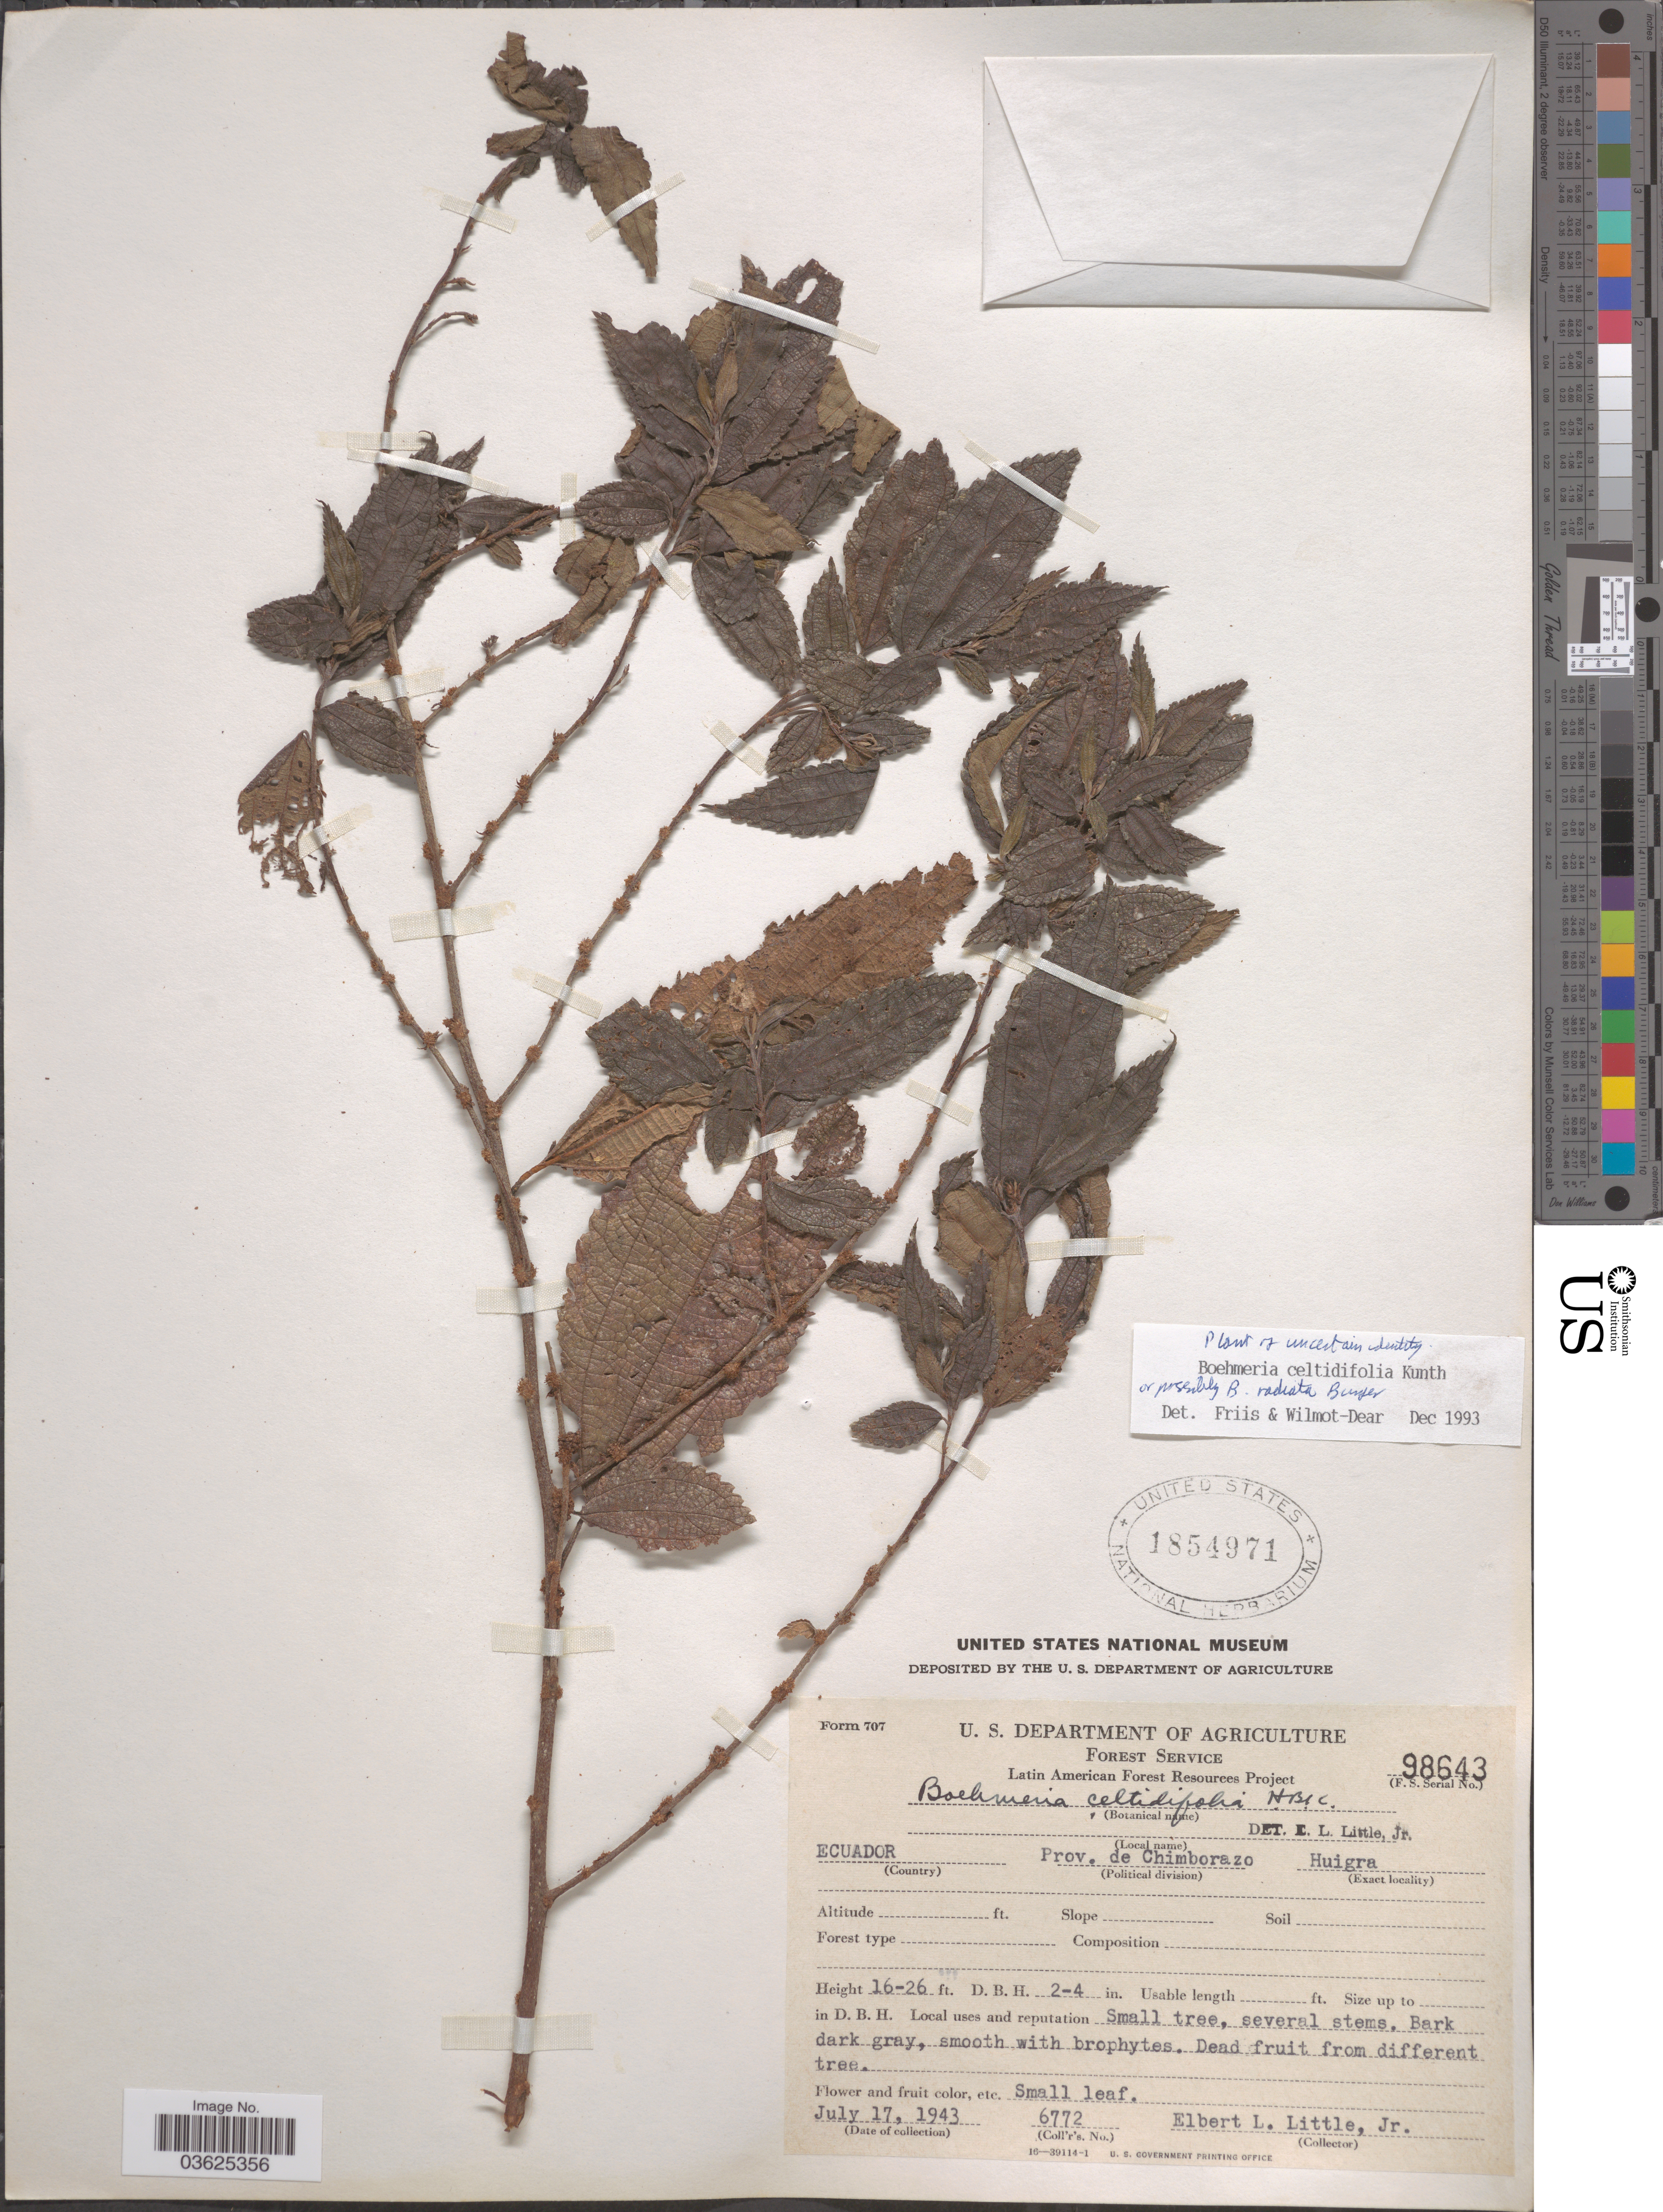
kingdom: Plantae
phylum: Tracheophyta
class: Magnoliopsida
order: Rosales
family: Urticaceae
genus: Boehmeria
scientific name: Boehmeria celtidifolia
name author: Kunth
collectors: E. L. Little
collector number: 6772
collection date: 1943-07-17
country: Ecuador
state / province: Chimborazo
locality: Huigra.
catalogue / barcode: US 1854971